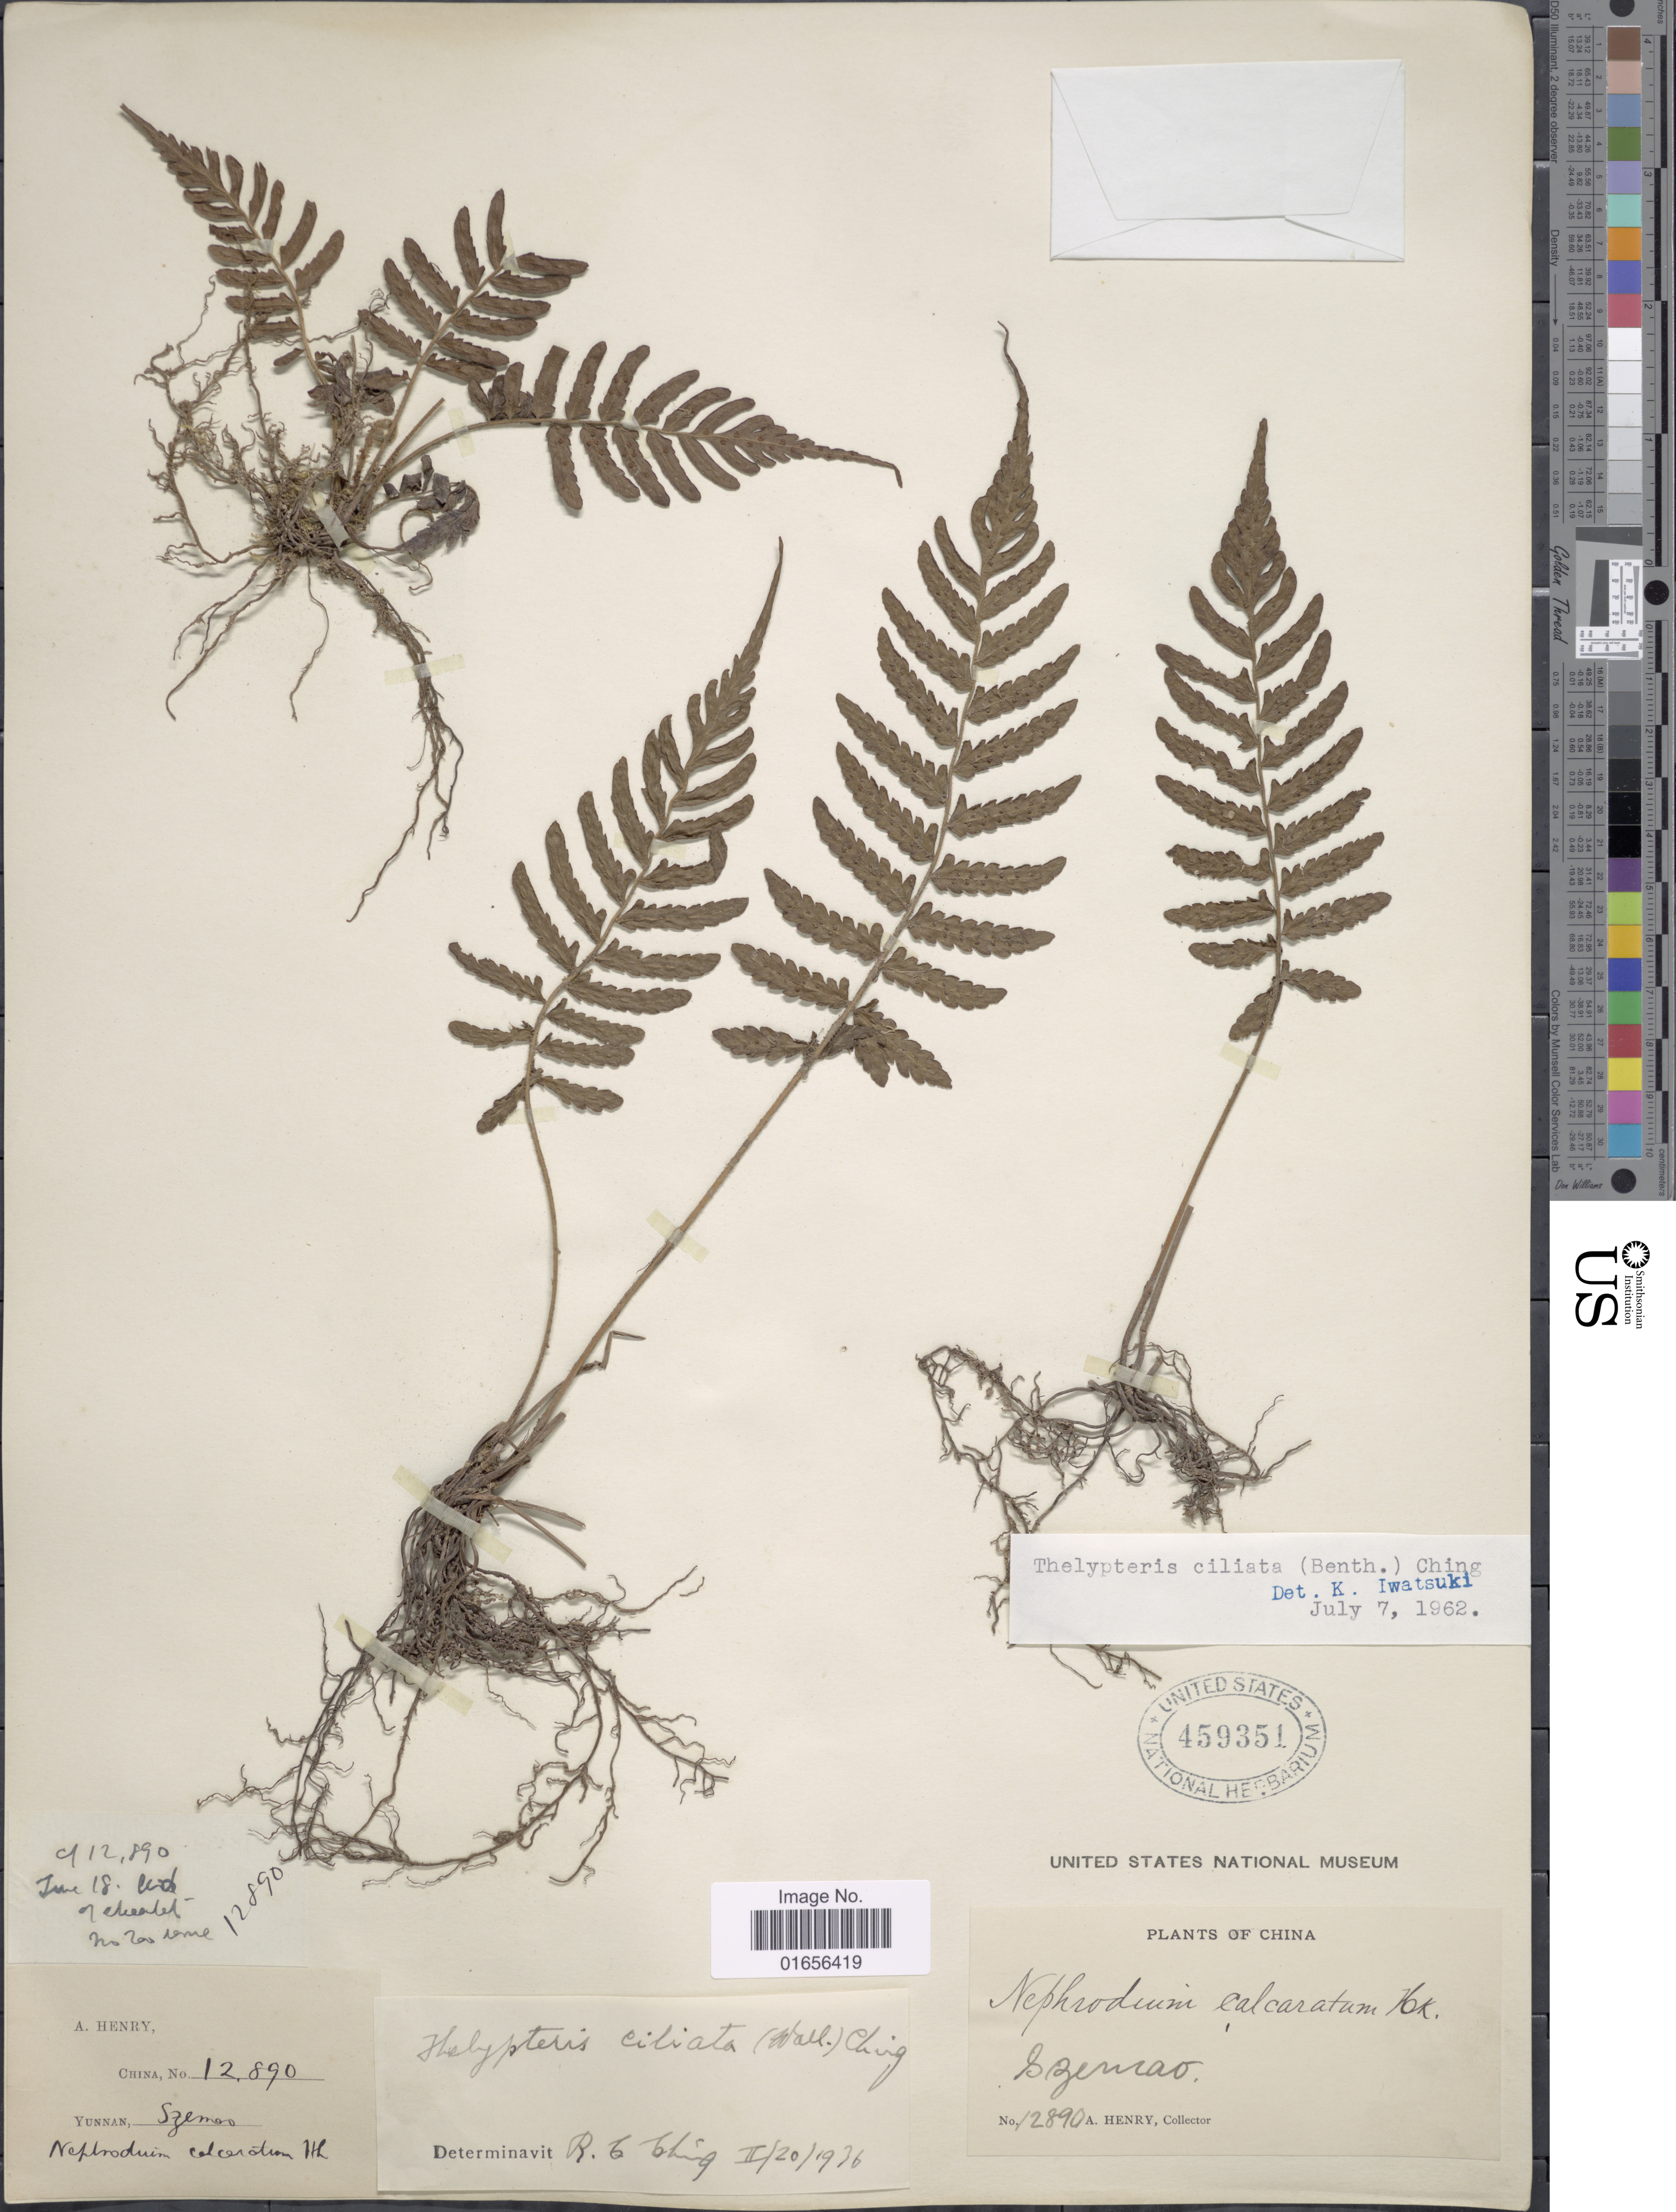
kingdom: Plantae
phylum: Tracheophyta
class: Polypodiopsida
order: Polypodiales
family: Thelypteridaceae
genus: Trigonospora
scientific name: Trigonospora ciliata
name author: (Benth.) Holttum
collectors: A. Henry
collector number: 12890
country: China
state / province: Yunnan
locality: Szemao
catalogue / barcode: US 459351